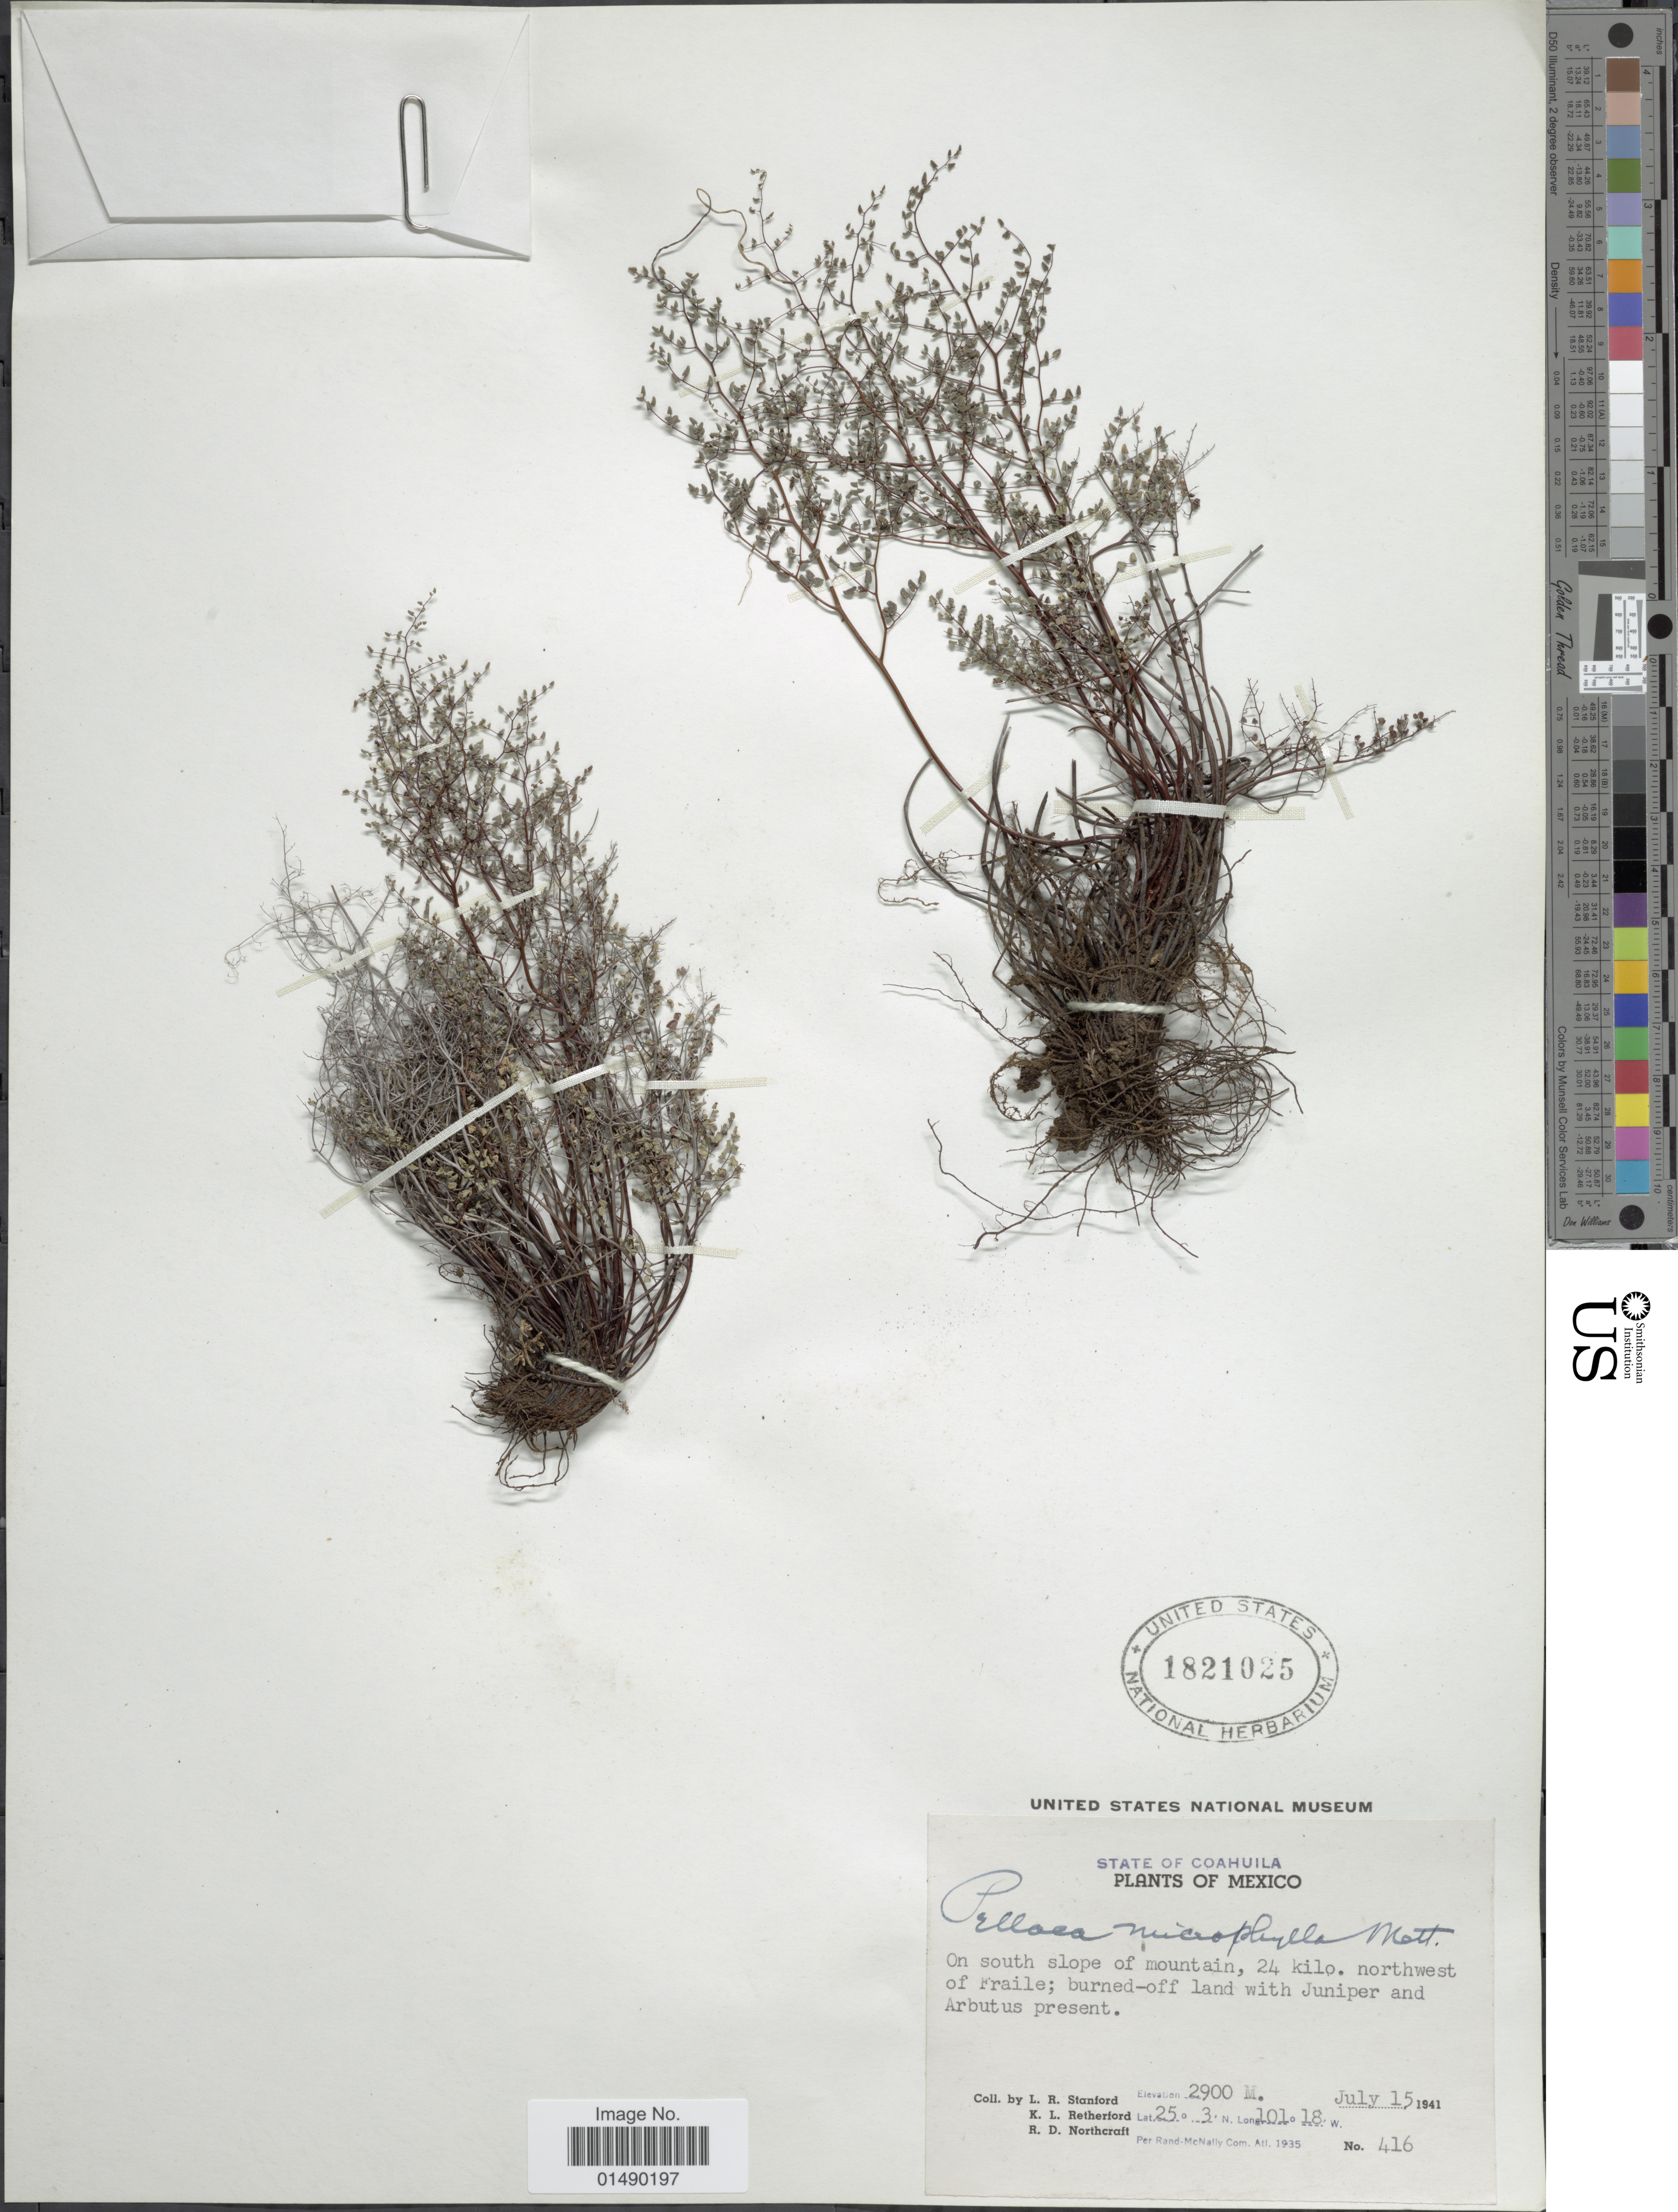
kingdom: Plantae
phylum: Tracheophyta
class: Polypodiopsida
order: Polypodiales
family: Pteridaceae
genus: Argyrochosma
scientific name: Argyrochosma microphylla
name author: (Mett. ex Kuhn) Windham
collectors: L. R. Stanford, K. Retherford & R. Northcraft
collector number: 416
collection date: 1941-07-15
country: Mexico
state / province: Coahuila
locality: Mexico, on south slope of mountain. 24 kilo. northwest of Fraile.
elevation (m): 2900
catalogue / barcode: US 1821025